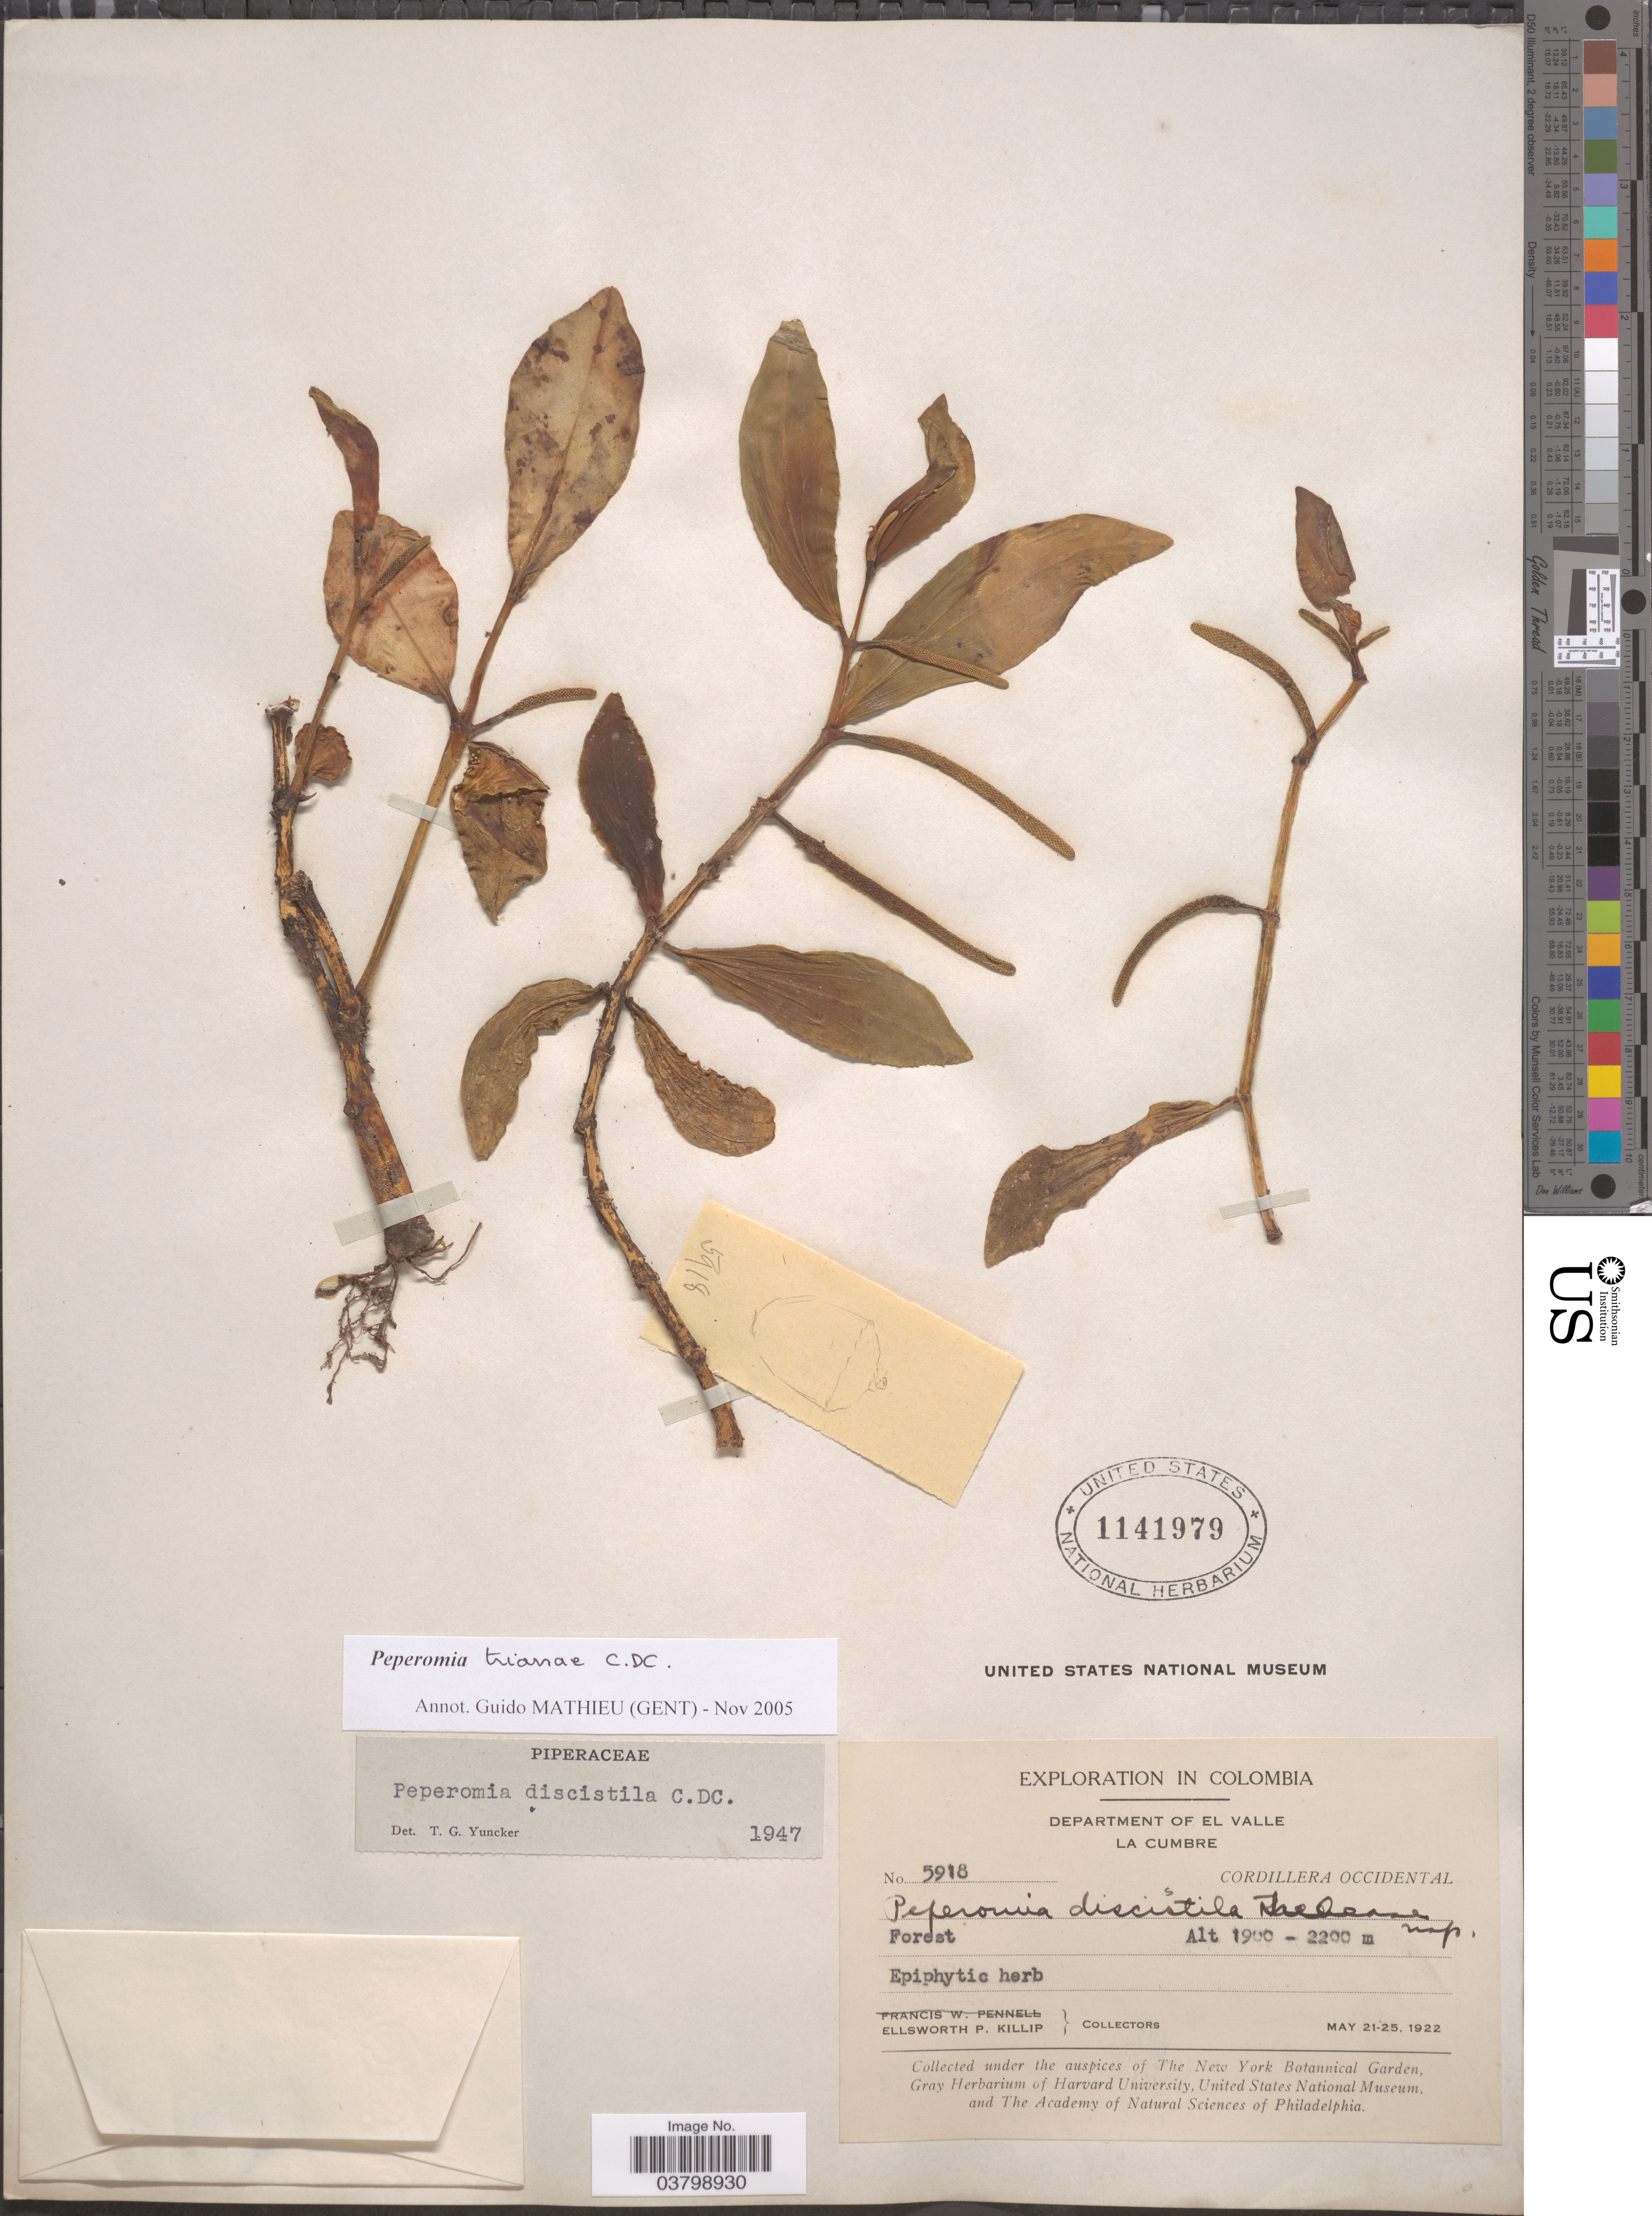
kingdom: Plantae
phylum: Tracheophyta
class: Magnoliopsida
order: Piperales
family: Piperaceae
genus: Peperomia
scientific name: Peperomia trianae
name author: C. DC.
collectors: E. P. Killip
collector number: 5918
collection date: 1922-05-21/1922-05-25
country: Colombia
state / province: Valle del Cauca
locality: Department of El Valle. La Cumbre. Cordillera Occidental.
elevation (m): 1900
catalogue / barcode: US 1141979